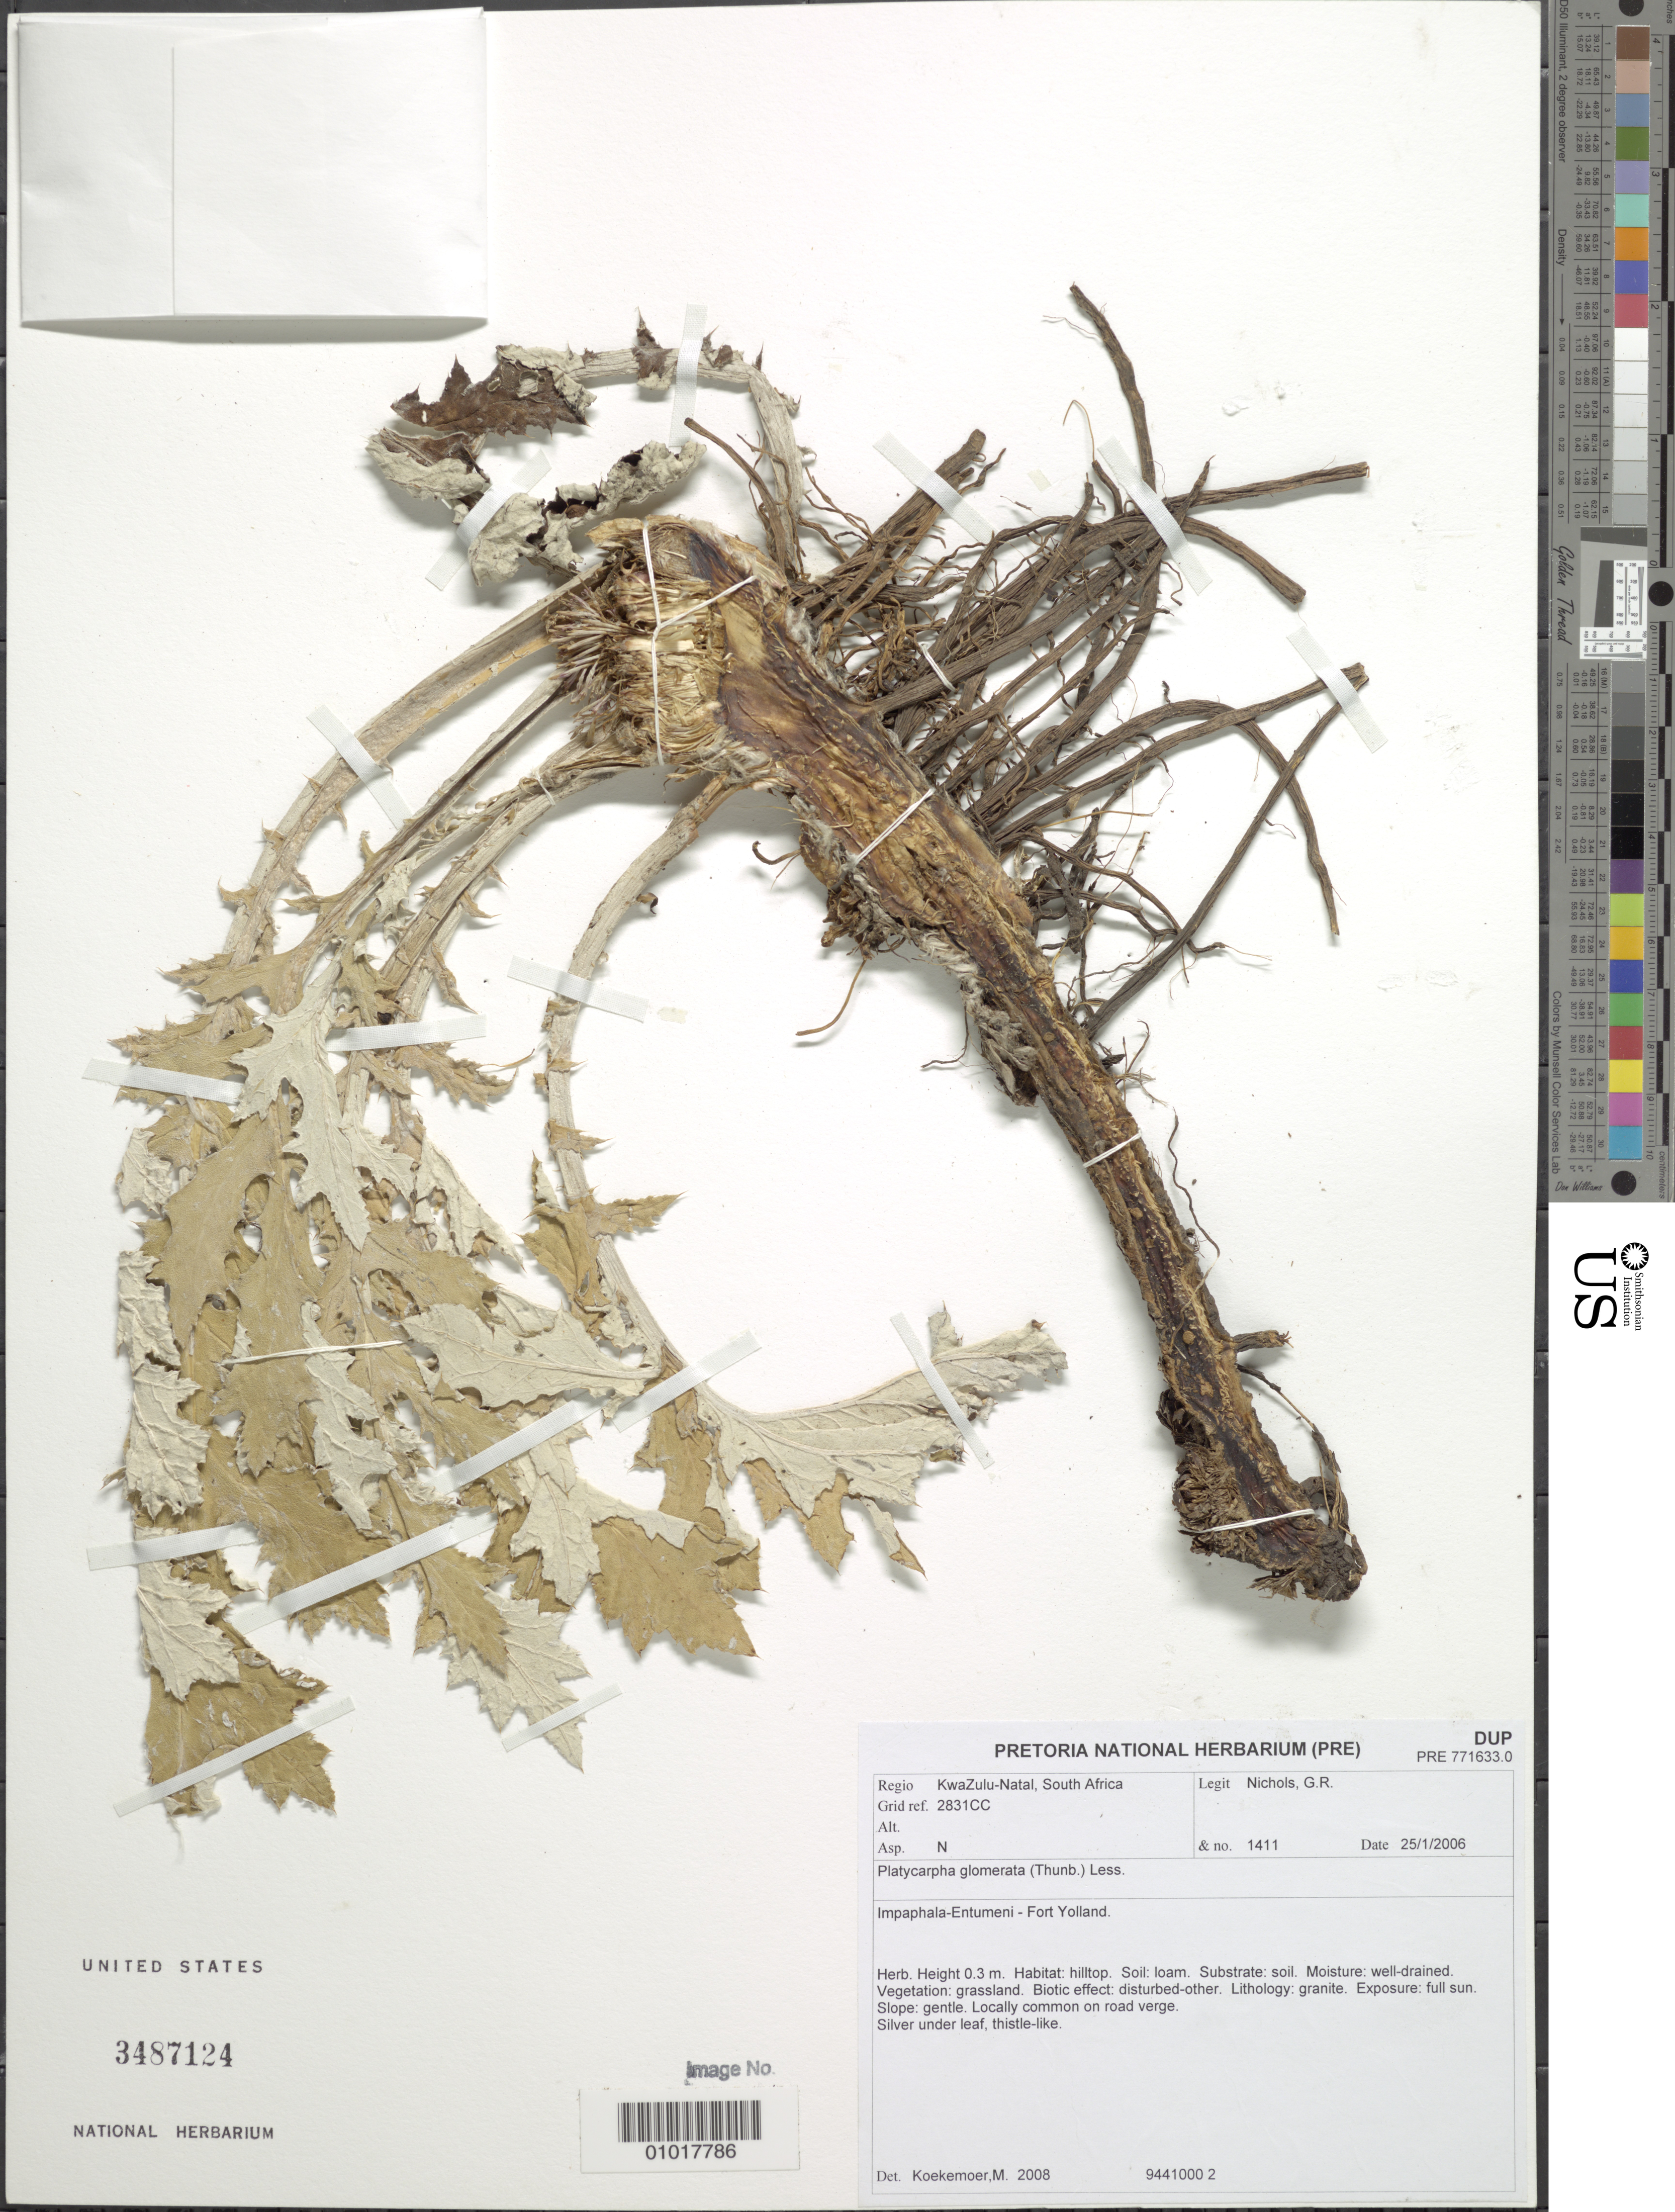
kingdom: Plantae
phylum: Tracheophyta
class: Magnoliopsida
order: Asterales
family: Asteraceae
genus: Platycarpha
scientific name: Platycarpha glomerata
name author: Less.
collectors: G. Nichols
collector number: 1411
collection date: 2006-01-25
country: South Africa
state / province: KwaZulu-Natal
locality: KwaZulu-Natal, South Africa. Impaphala-Entumeni-Fort Yolland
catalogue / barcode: US 3487124